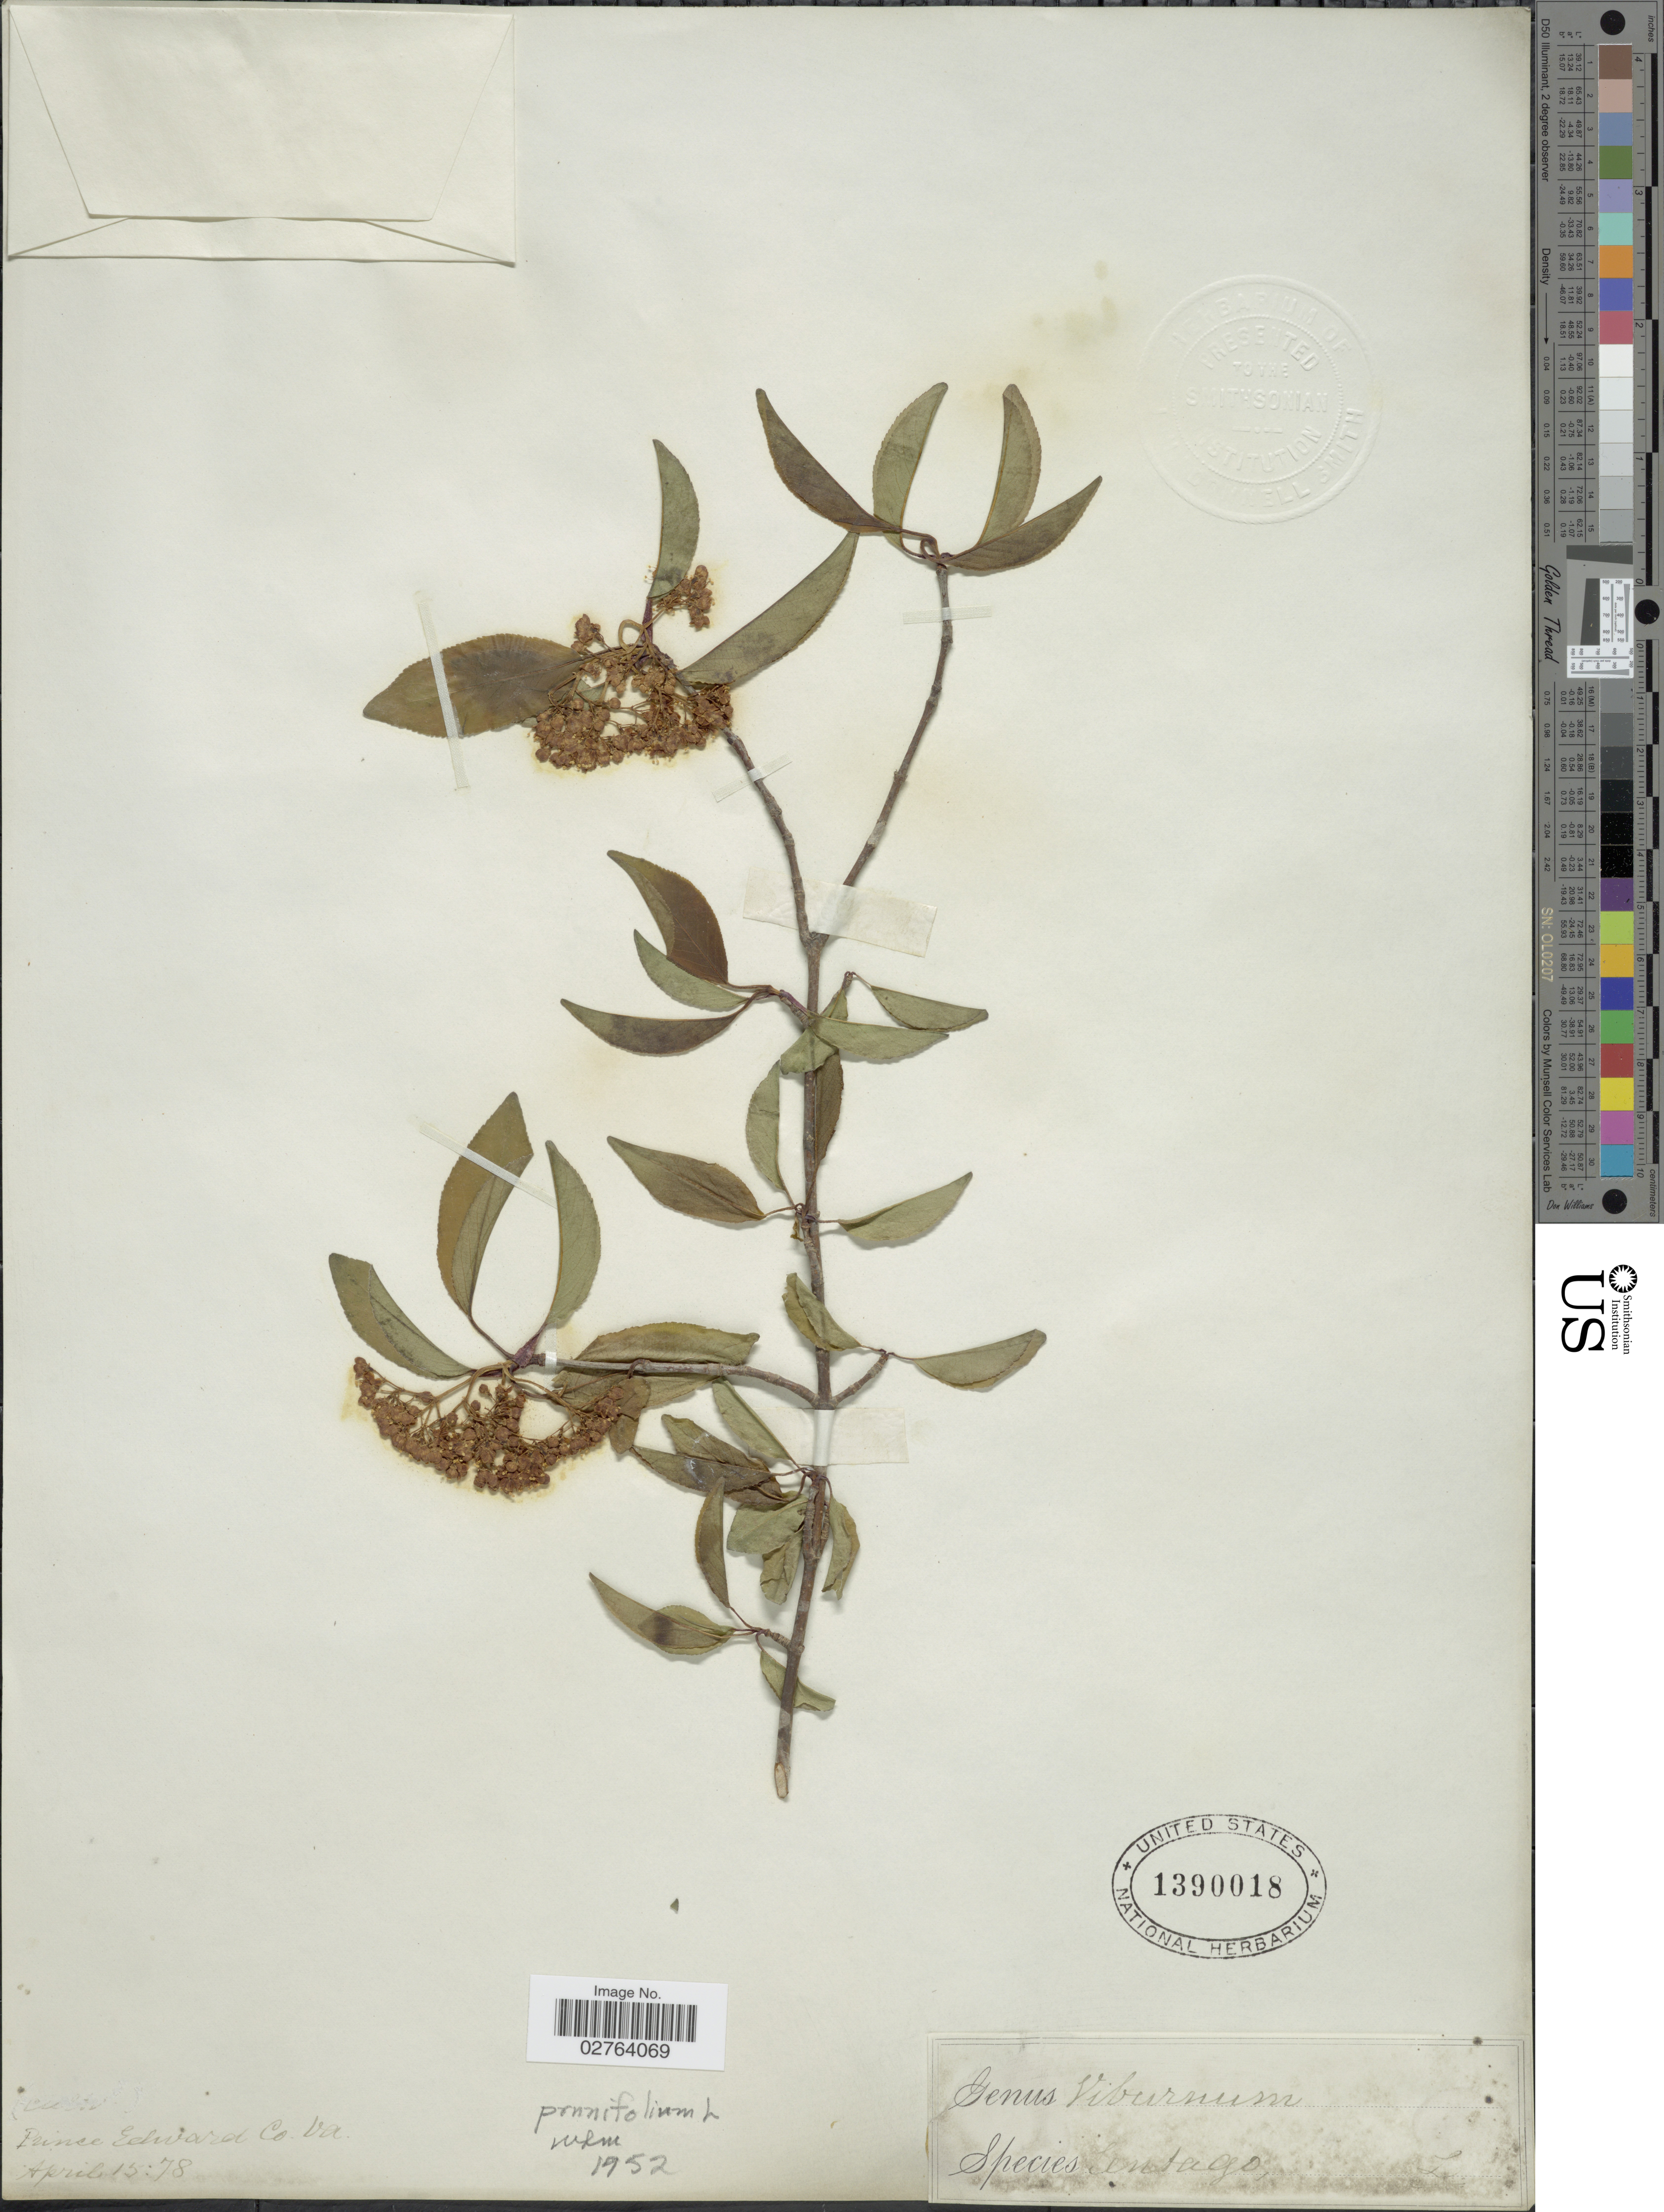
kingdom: Plantae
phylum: Tracheophyta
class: Magnoliopsida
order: Dipsacales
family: Viburnaceae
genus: Viburnum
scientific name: Viburnum prunifolium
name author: L.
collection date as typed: Transcribed d/m/y: 15/4/78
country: United States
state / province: Virginia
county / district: Prince Edward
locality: Prince Edward Co.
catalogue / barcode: US 1390018